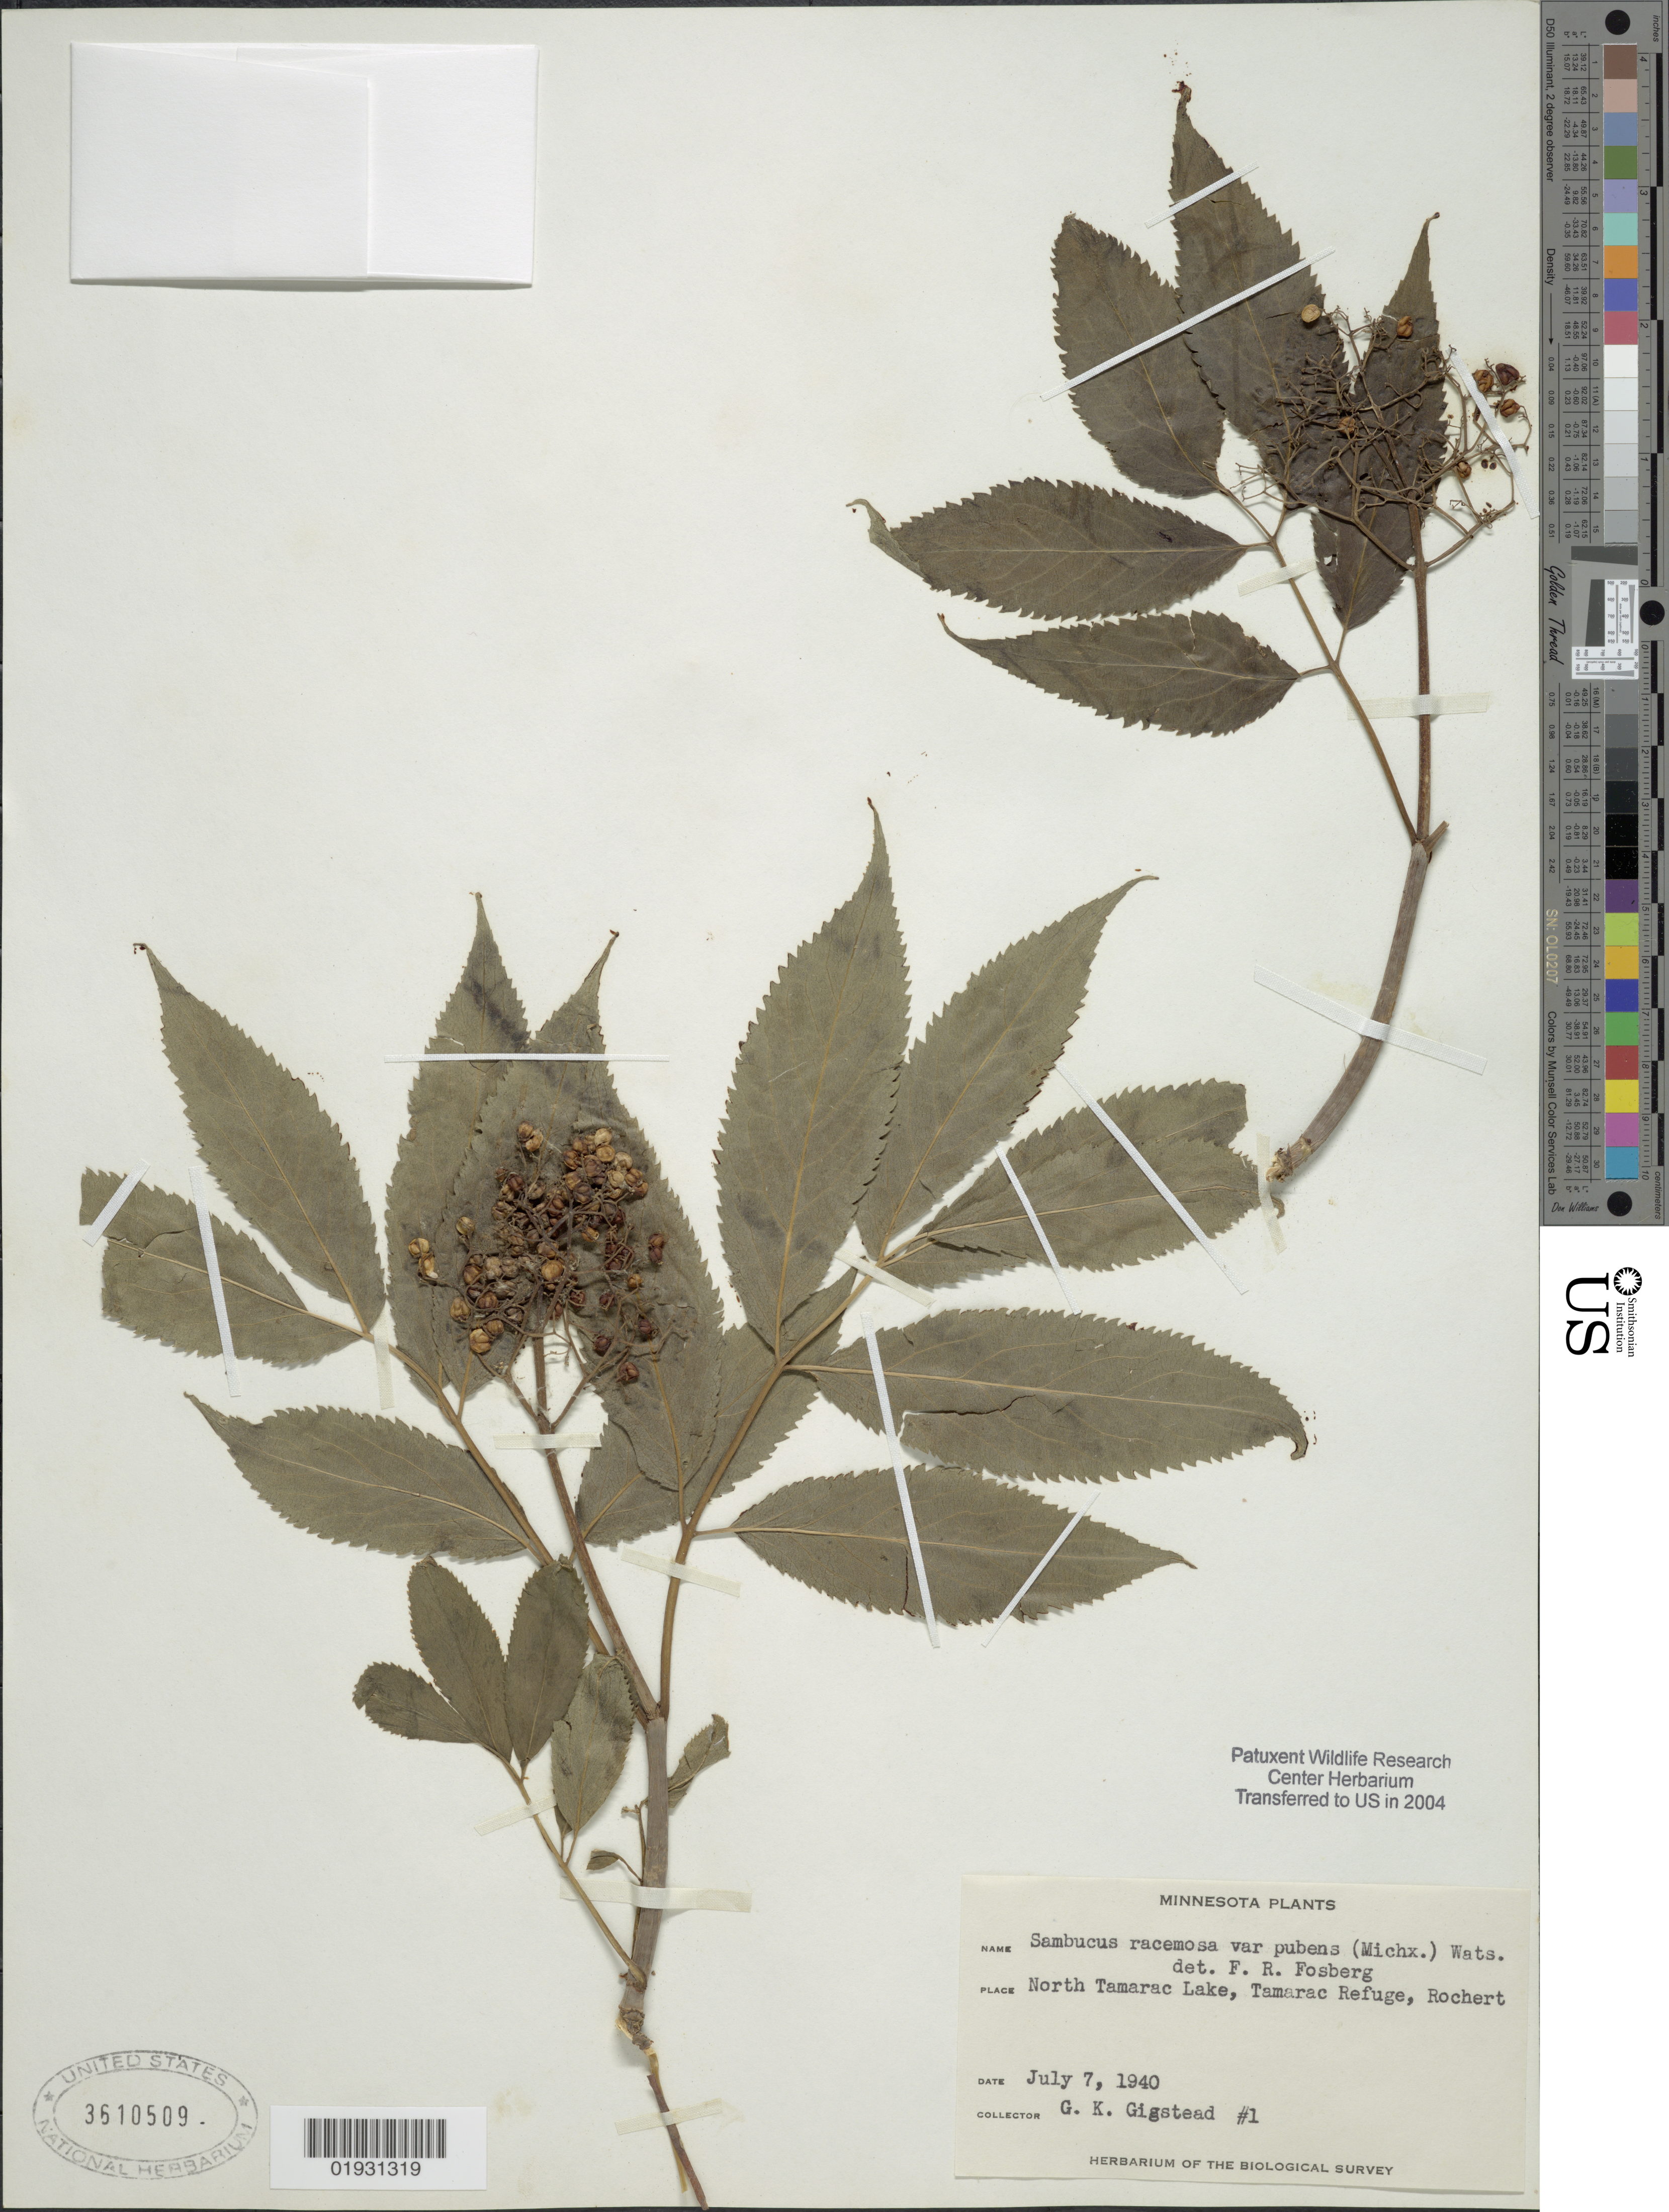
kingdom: Plantae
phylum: Tracheophyta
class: Magnoliopsida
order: Dipsacales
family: Viburnaceae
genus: Sambucus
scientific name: Sambucus racemosa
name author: L.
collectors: G. Gigstead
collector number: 1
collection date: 1940-07-07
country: United States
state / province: Minnesota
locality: North Tamarac Lake, Tamarac Refuge, Rochert.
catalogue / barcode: US 3610509